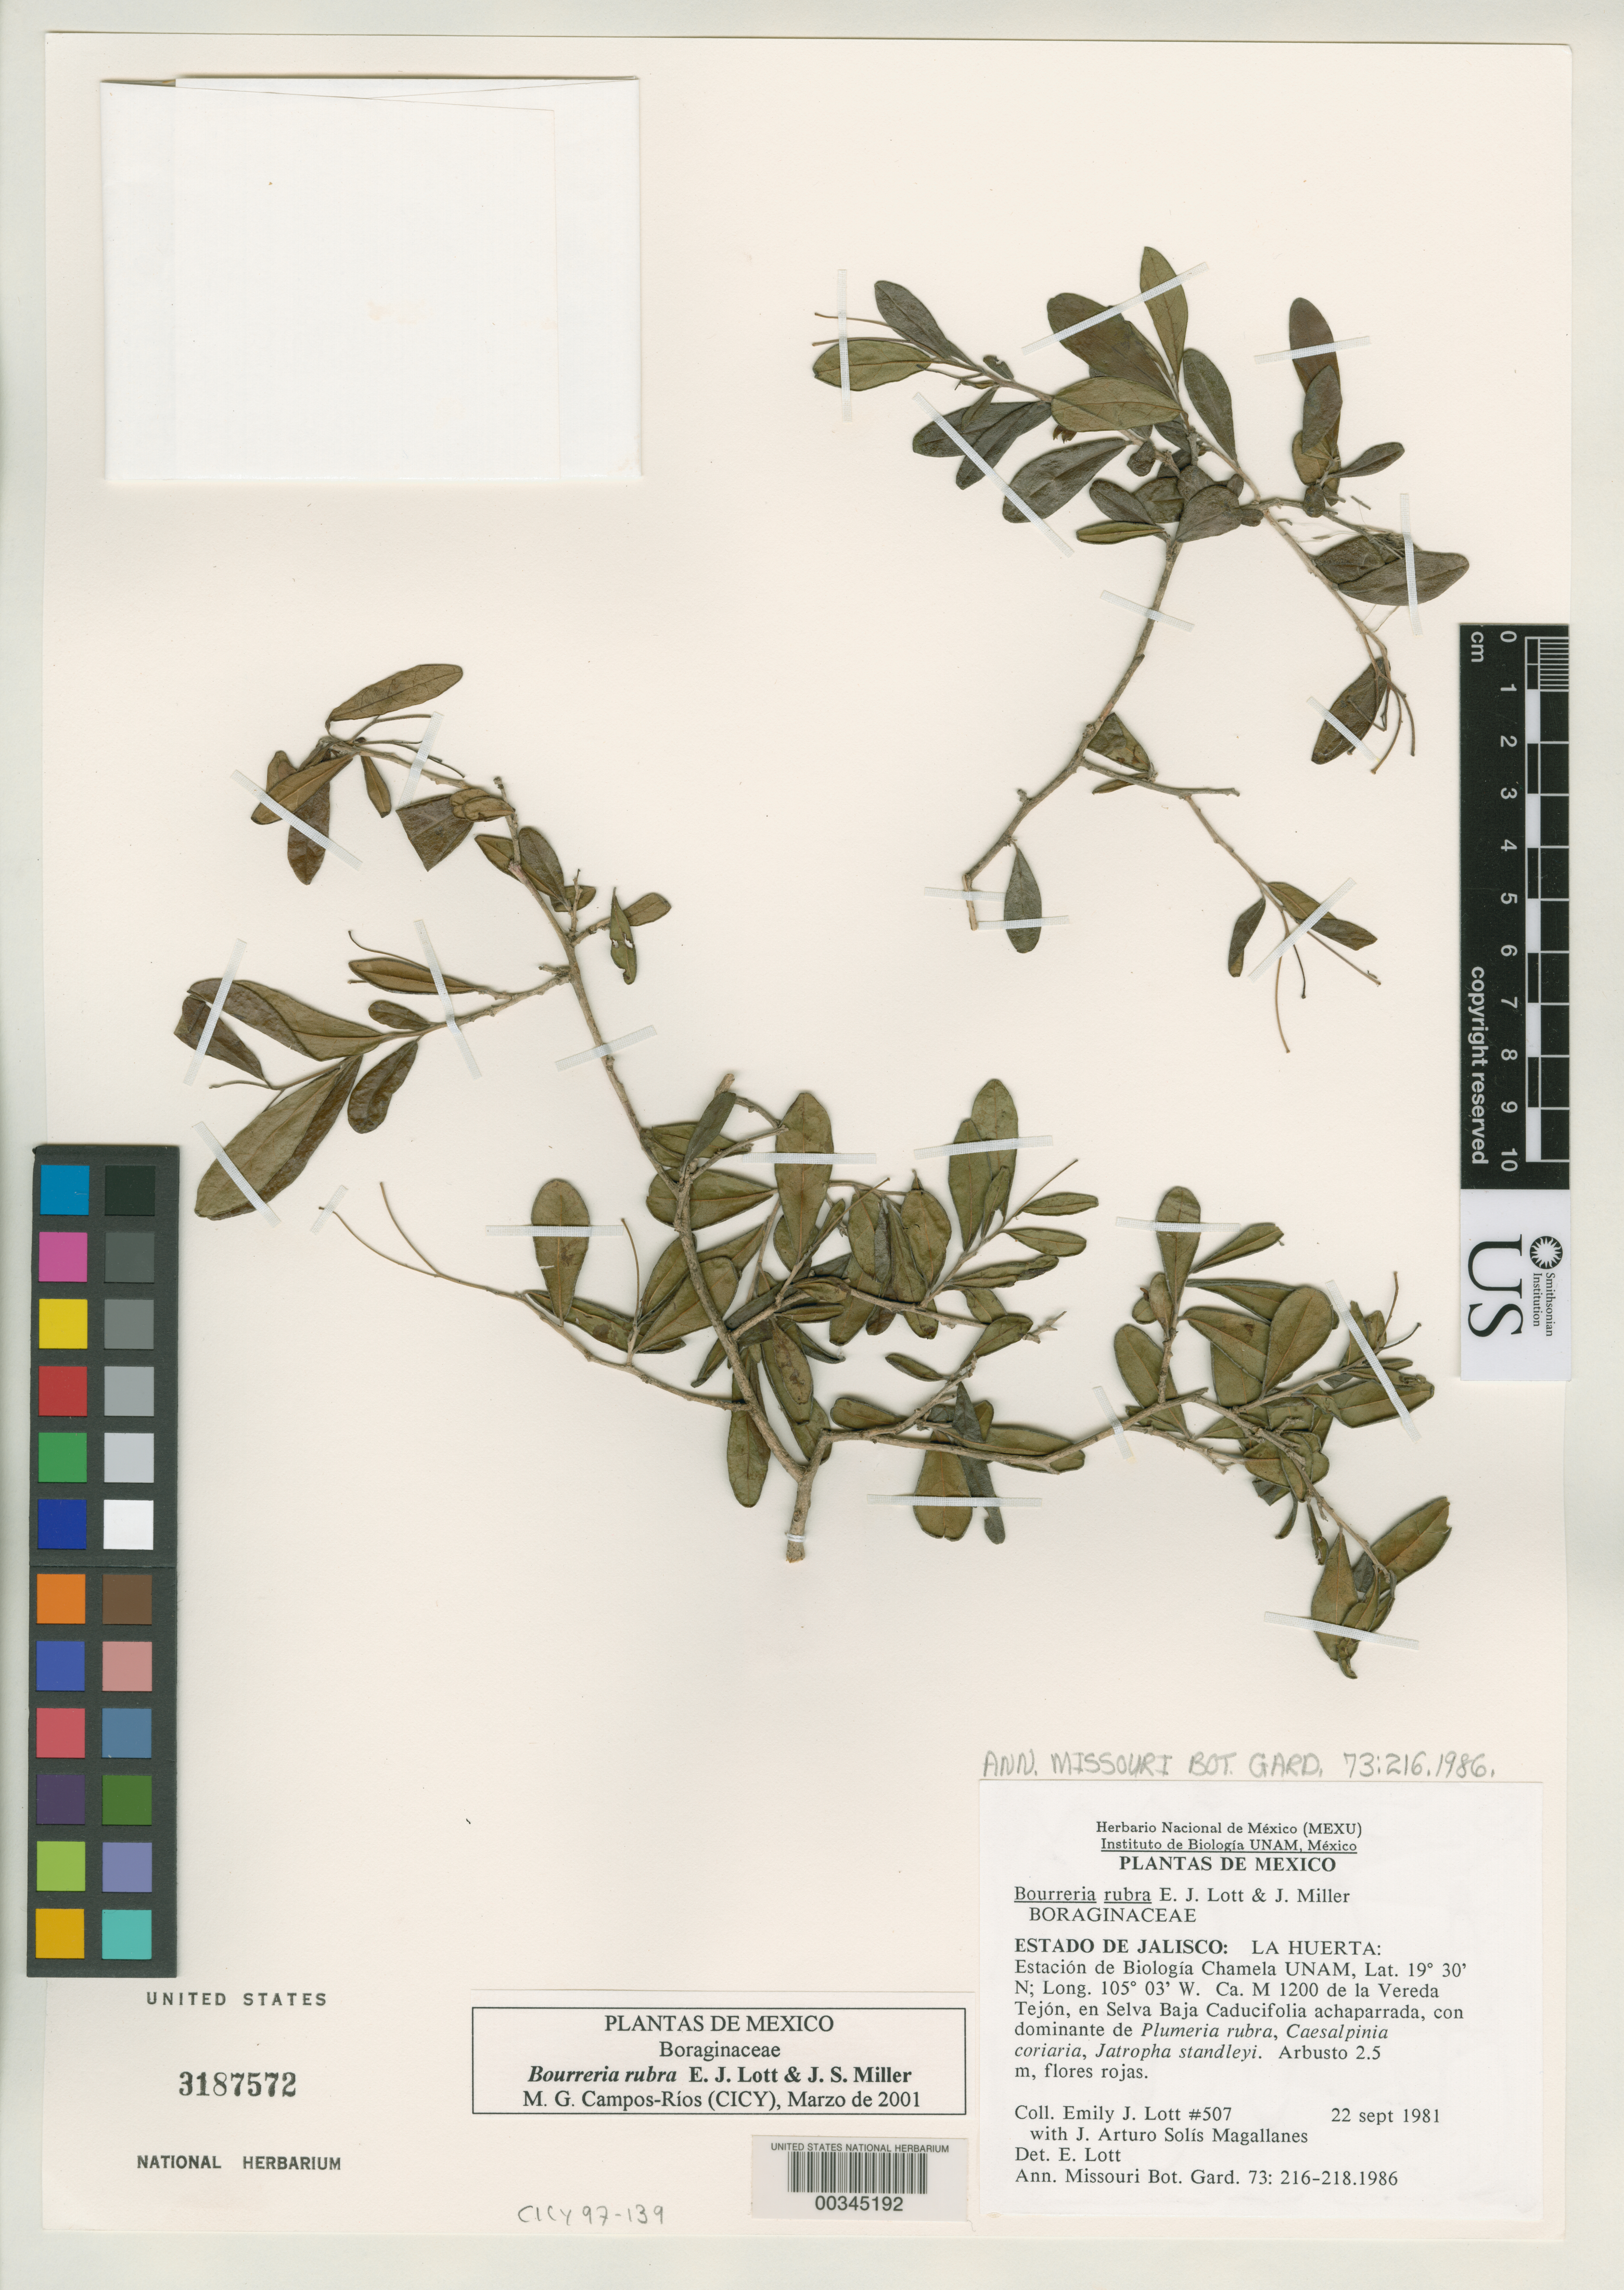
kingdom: Plantae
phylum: Tracheophyta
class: Magnoliopsida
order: Boraginales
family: Ehretiaceae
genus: Bourreria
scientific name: Bourreria rubra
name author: E.J. Lott & J.S. Mill.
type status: Isotype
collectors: E. Lott & J. Solis Magallanes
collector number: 507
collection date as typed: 22 Sep 1981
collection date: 1981-09-22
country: Mexico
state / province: Jalisco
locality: La Huerta, Estacion de Biologica Chamela Unam, ca. m 1200 de La Vereda Tejon.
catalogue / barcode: US 3187572